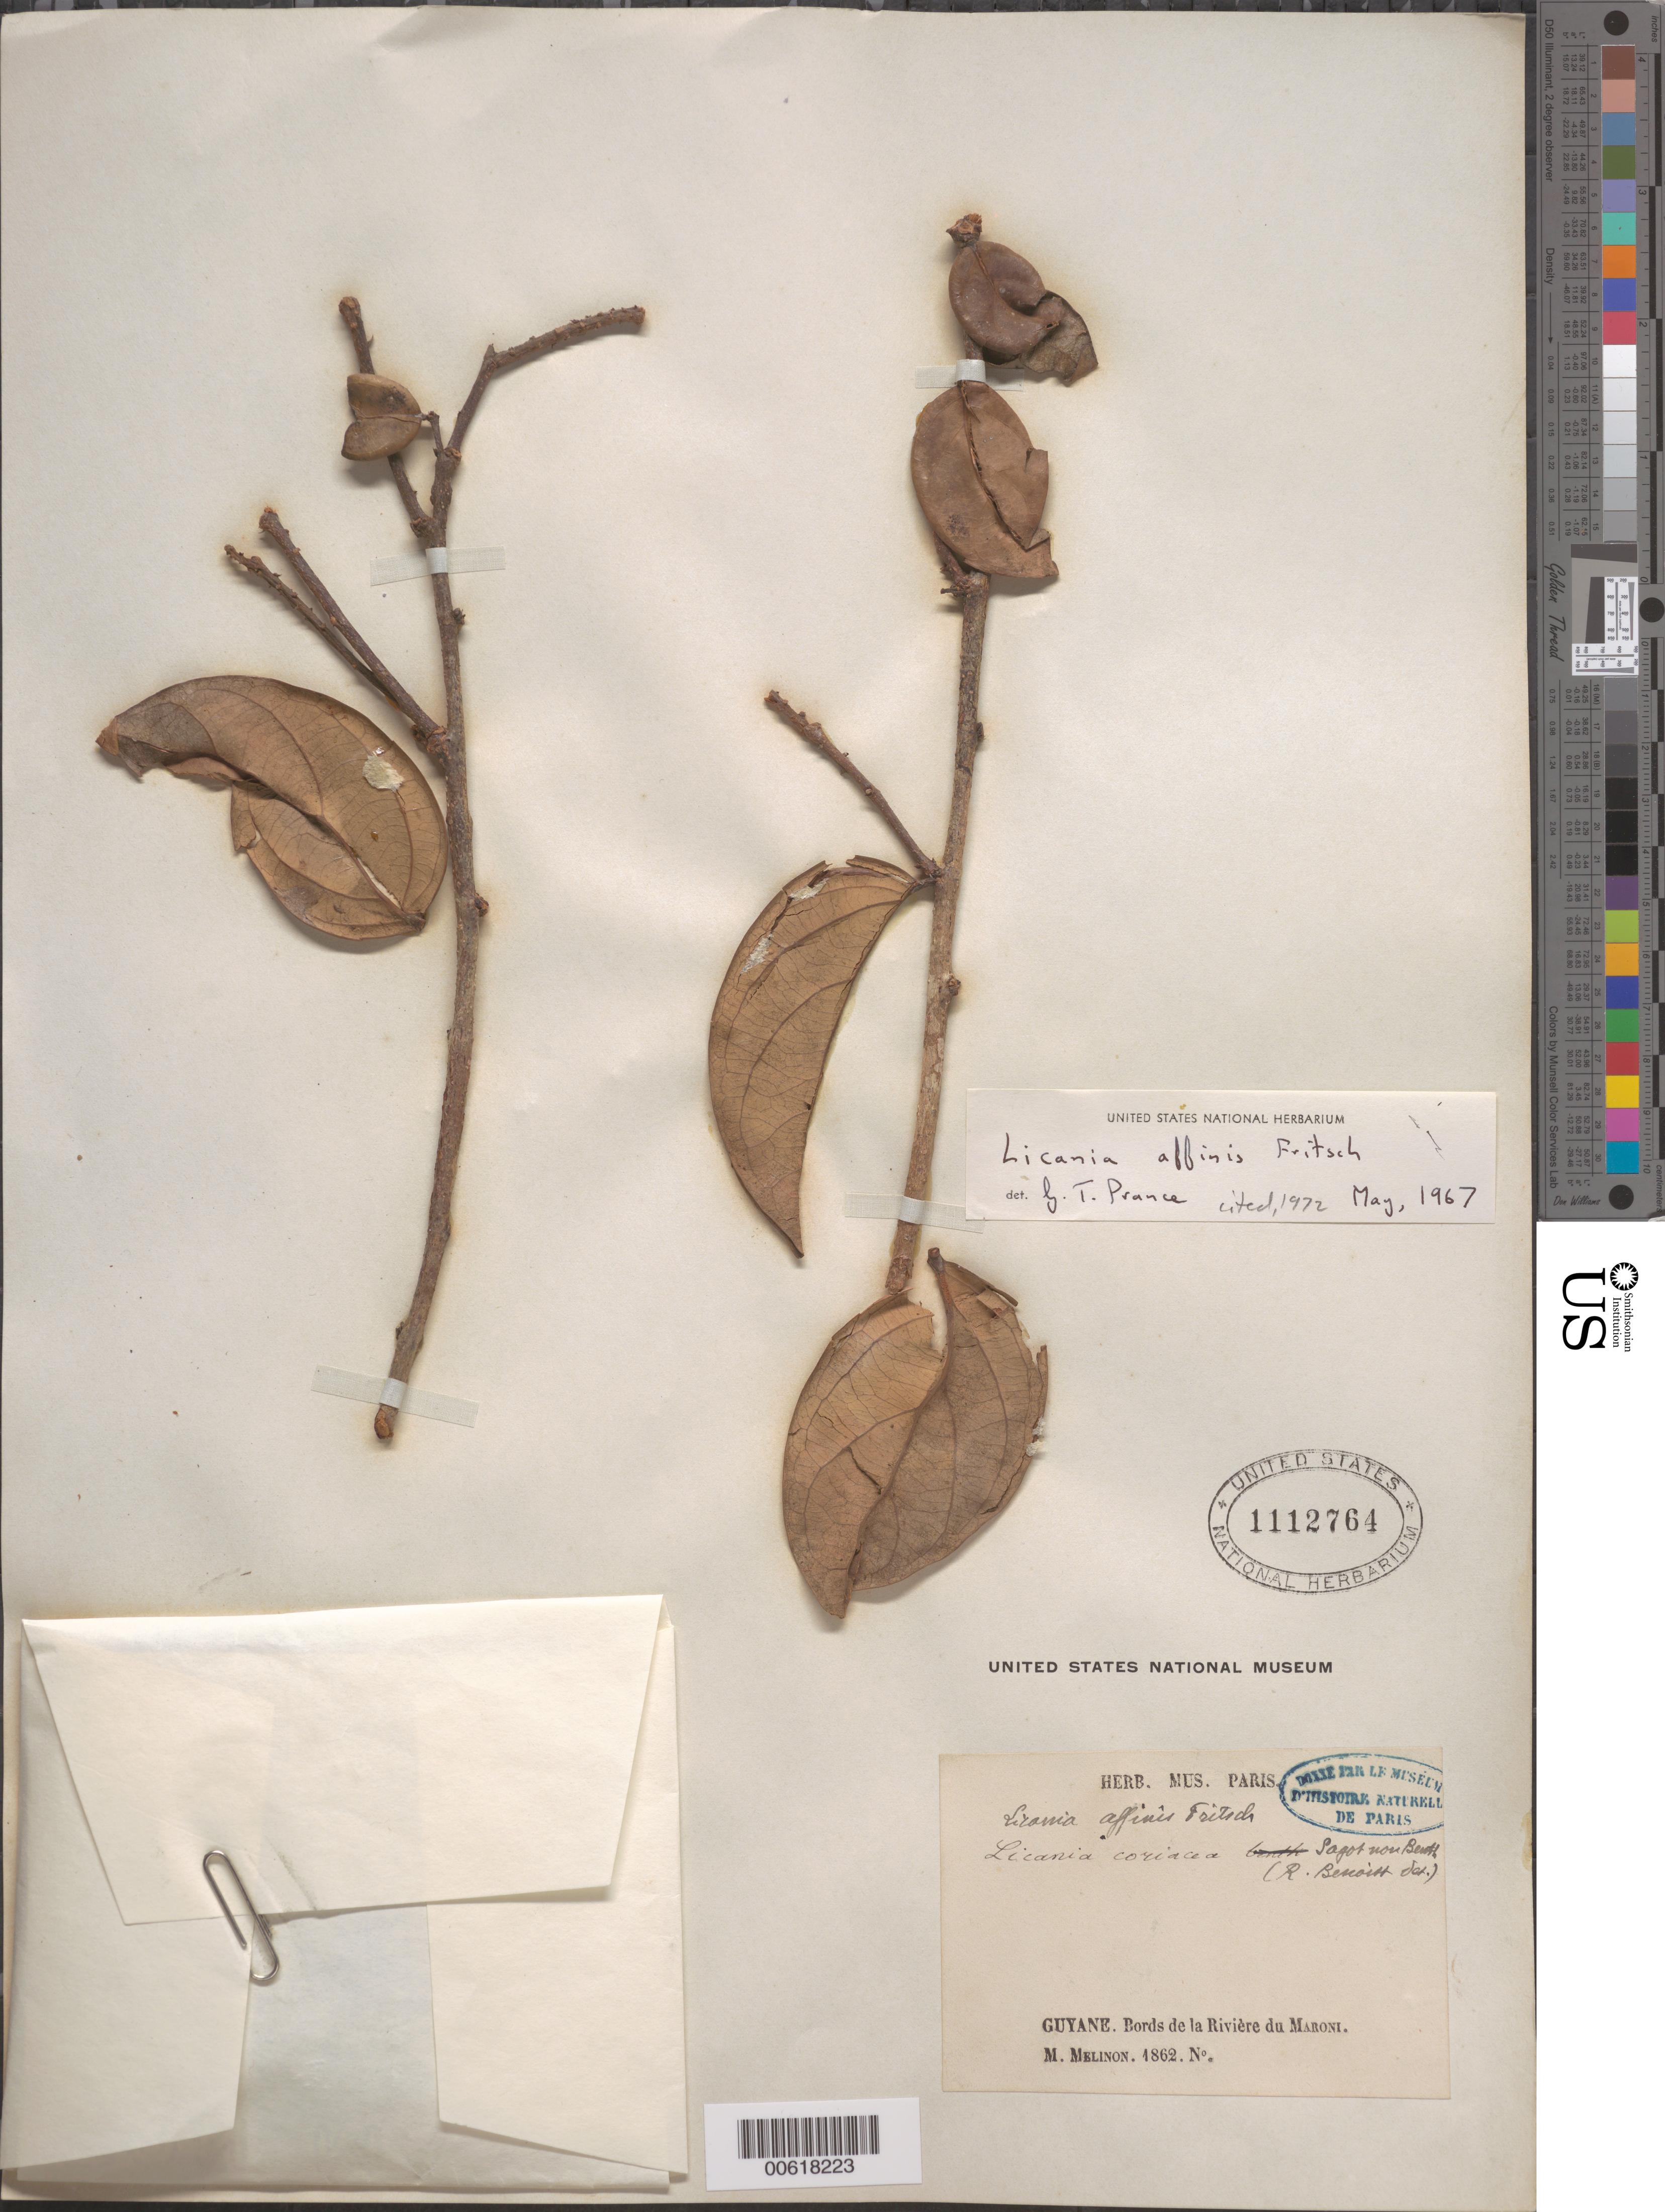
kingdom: Plantae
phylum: Tracheophyta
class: Magnoliopsida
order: Malpighiales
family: Chrysobalanaceae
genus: Licania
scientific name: Licania affinis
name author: Kuntze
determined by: Prance, G. T.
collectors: E. Mélinon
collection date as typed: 1862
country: French Guiana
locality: Maroni R.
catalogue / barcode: US 1112746